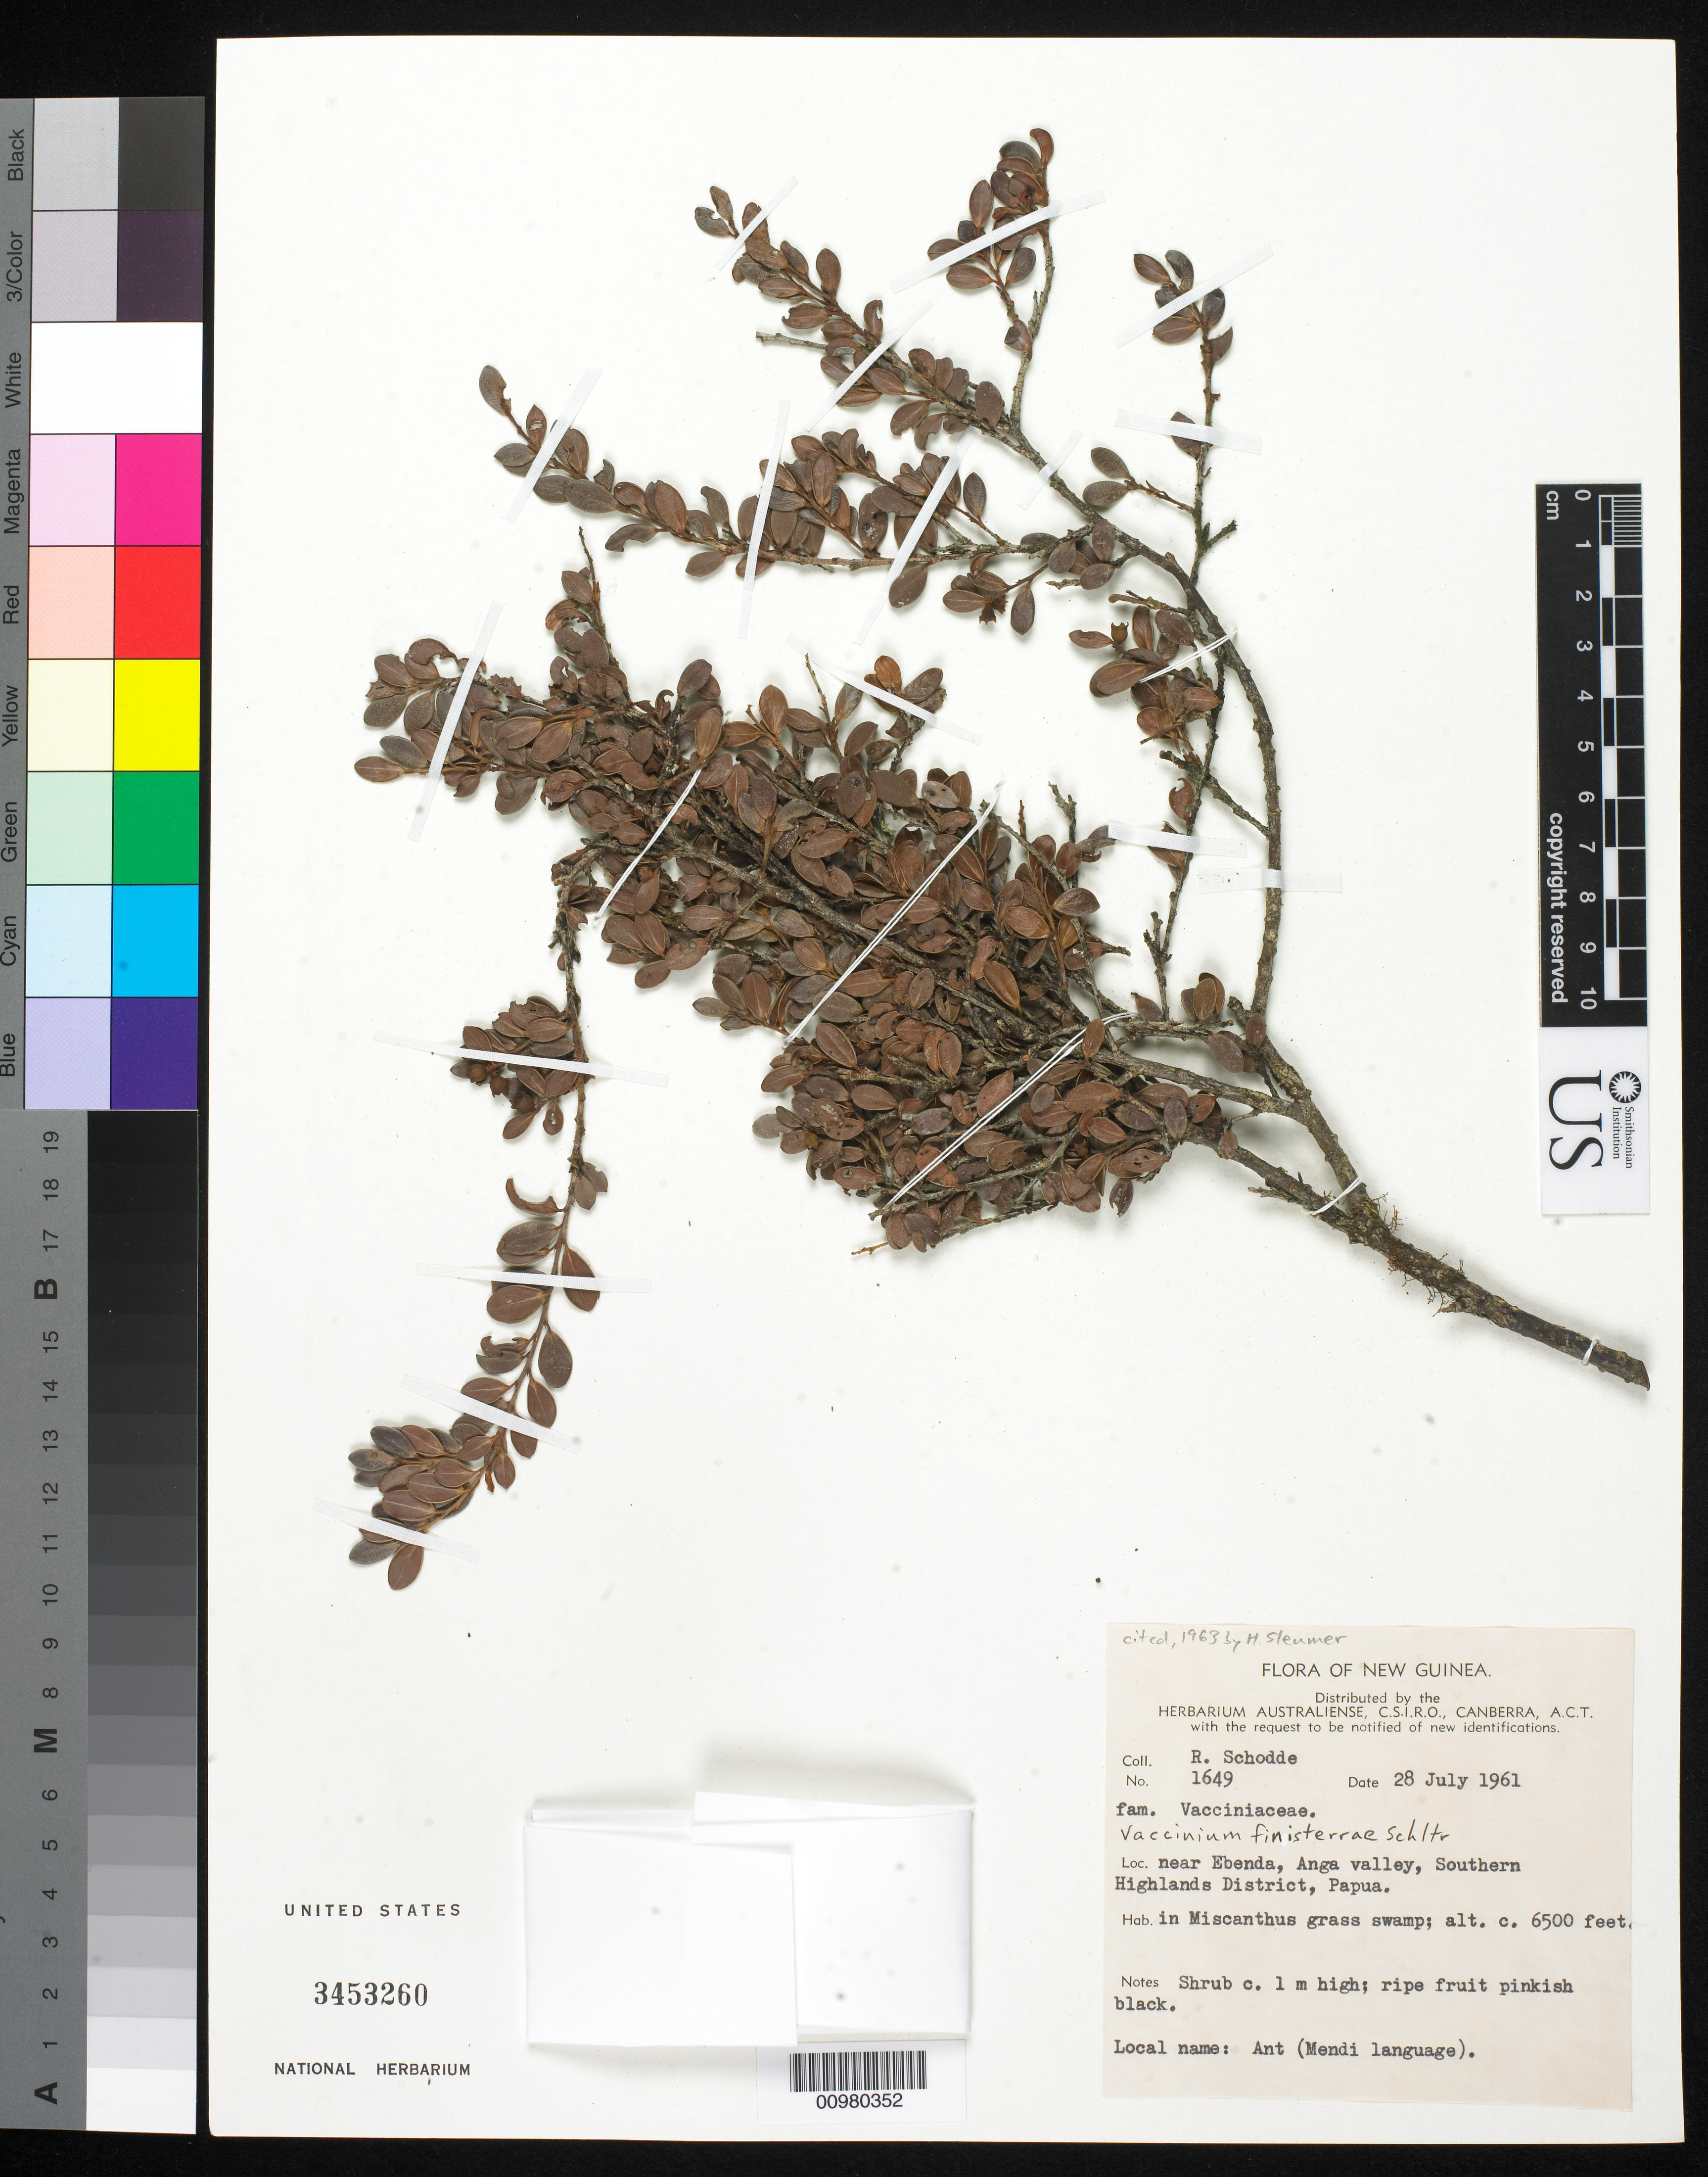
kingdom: Plantae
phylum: Tracheophyta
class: Magnoliopsida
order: Ericales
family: Ericaceae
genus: Vaccinium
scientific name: Vaccinium finisterrae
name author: Schltr.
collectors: R. Schodde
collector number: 1649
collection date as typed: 28 Jul 1961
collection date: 1961-07-28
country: Papua New Guinea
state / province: Southern Highlands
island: New Guinea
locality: near Ebenda, Anga valley. In Miscanthus grass swamp.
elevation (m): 1981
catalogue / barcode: US 3453260